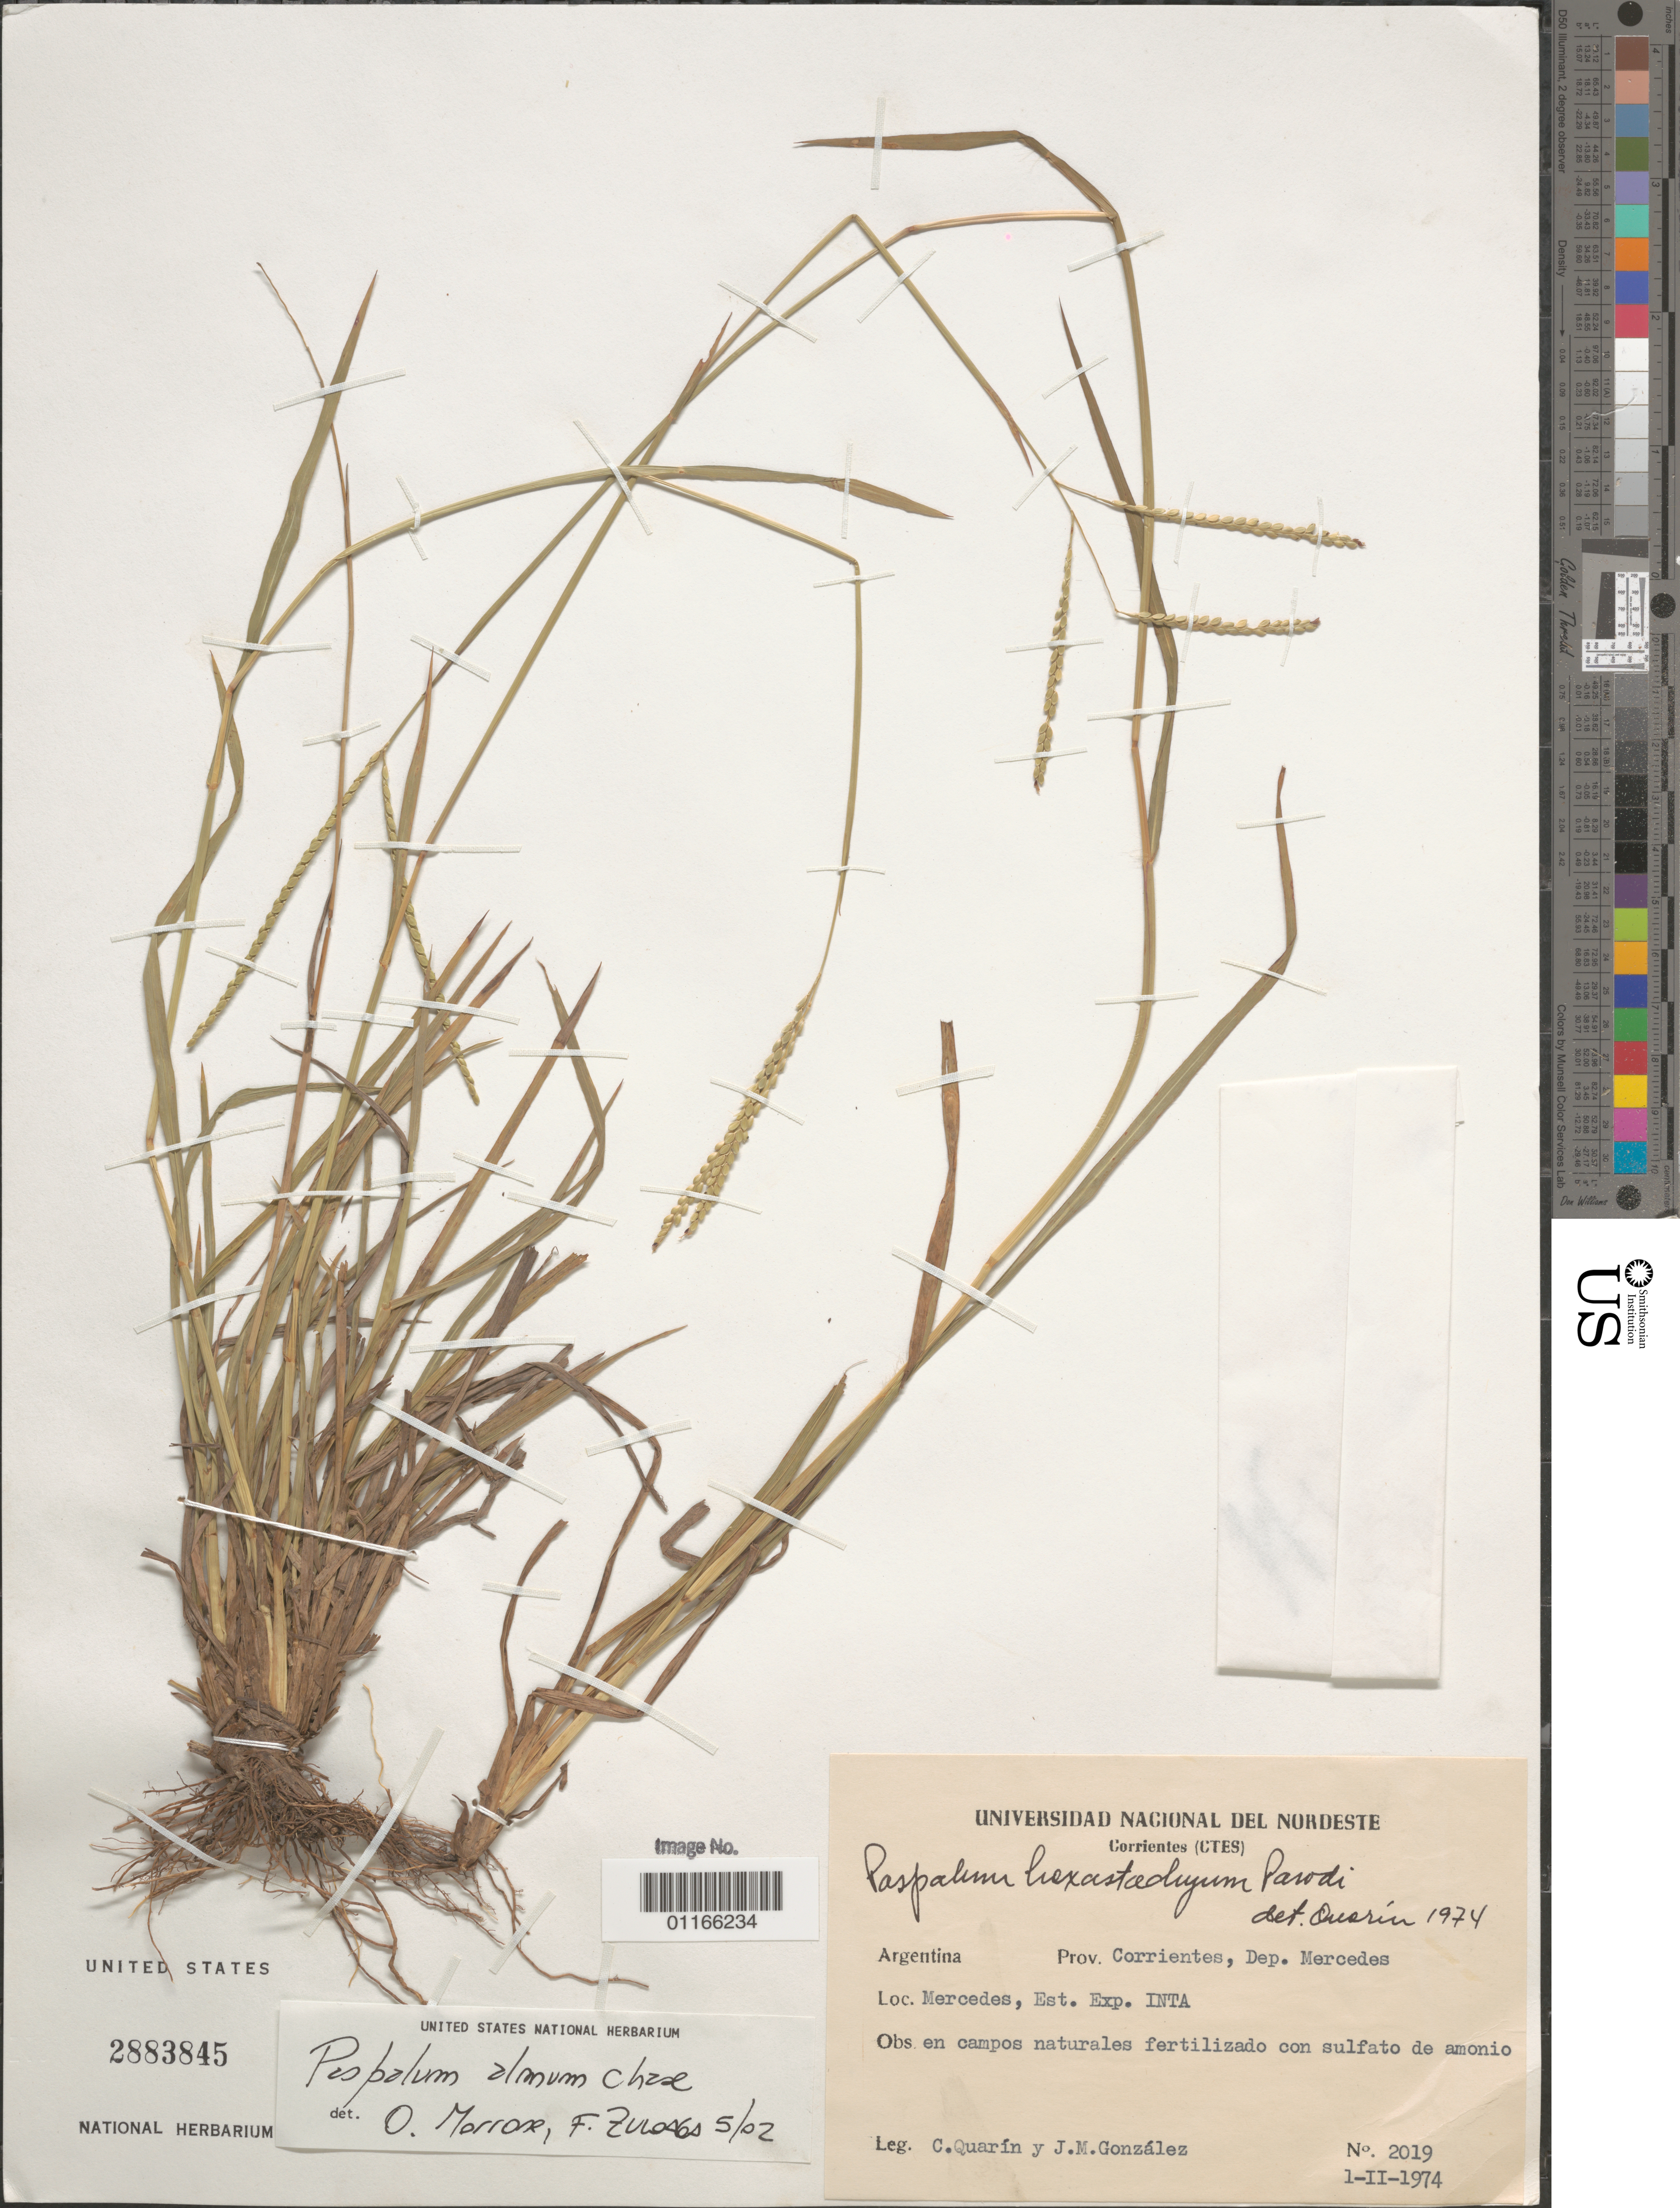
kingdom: Plantae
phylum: Tracheophyta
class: Liliopsida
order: Poales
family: Poaceae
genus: Paspalum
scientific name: Paspalum almum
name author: Chase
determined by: Zuloaga, F. O.; Morrone, O. N.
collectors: C. Quarín & J. M. Gonzalez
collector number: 2019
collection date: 1974-02-01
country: Argentina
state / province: Corrientes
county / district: Mercedes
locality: Est. Exp. INTA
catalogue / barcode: US 2883845